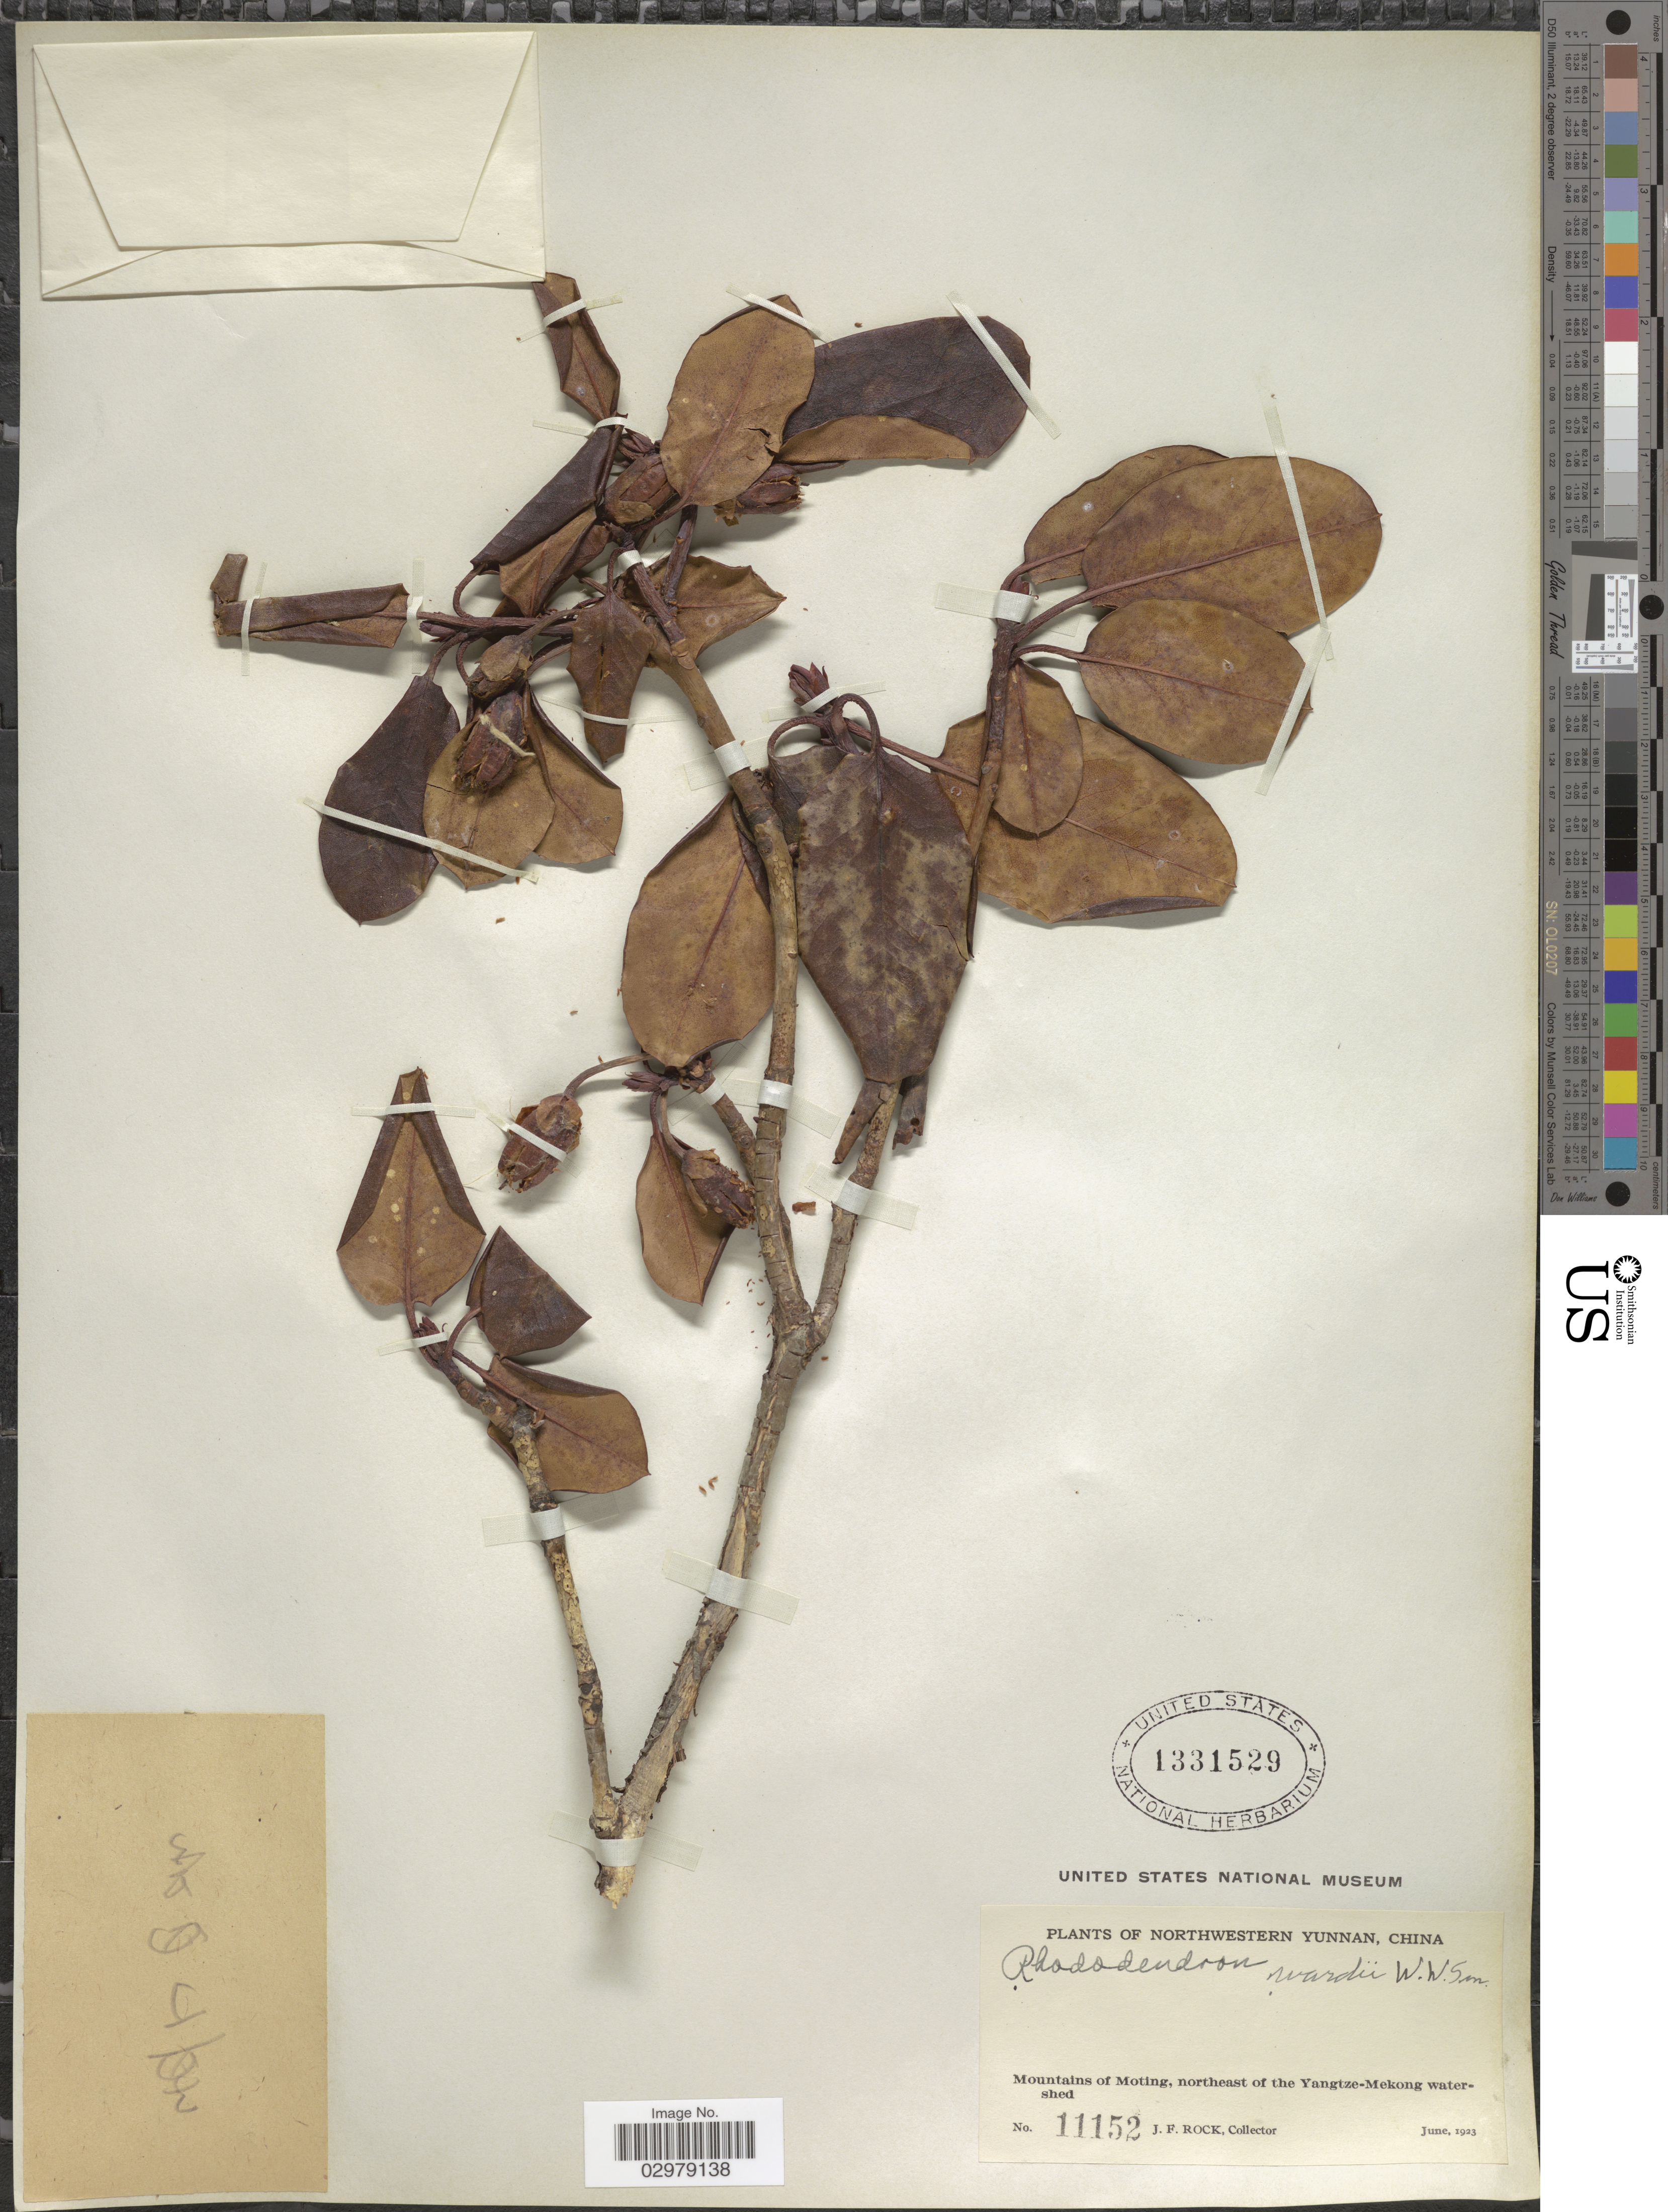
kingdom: Plantae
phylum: Tracheophyta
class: Magnoliopsida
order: Ericales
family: Ericaceae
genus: Rhododendron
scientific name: Rhododendron wardii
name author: W.W. Sm.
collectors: J. Rock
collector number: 11152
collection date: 1923-06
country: China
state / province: Yunnan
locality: Northwestern Yunnan. Mountains of Moting, northeast of the Yangtze-Mekong watershed.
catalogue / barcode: US 1331529